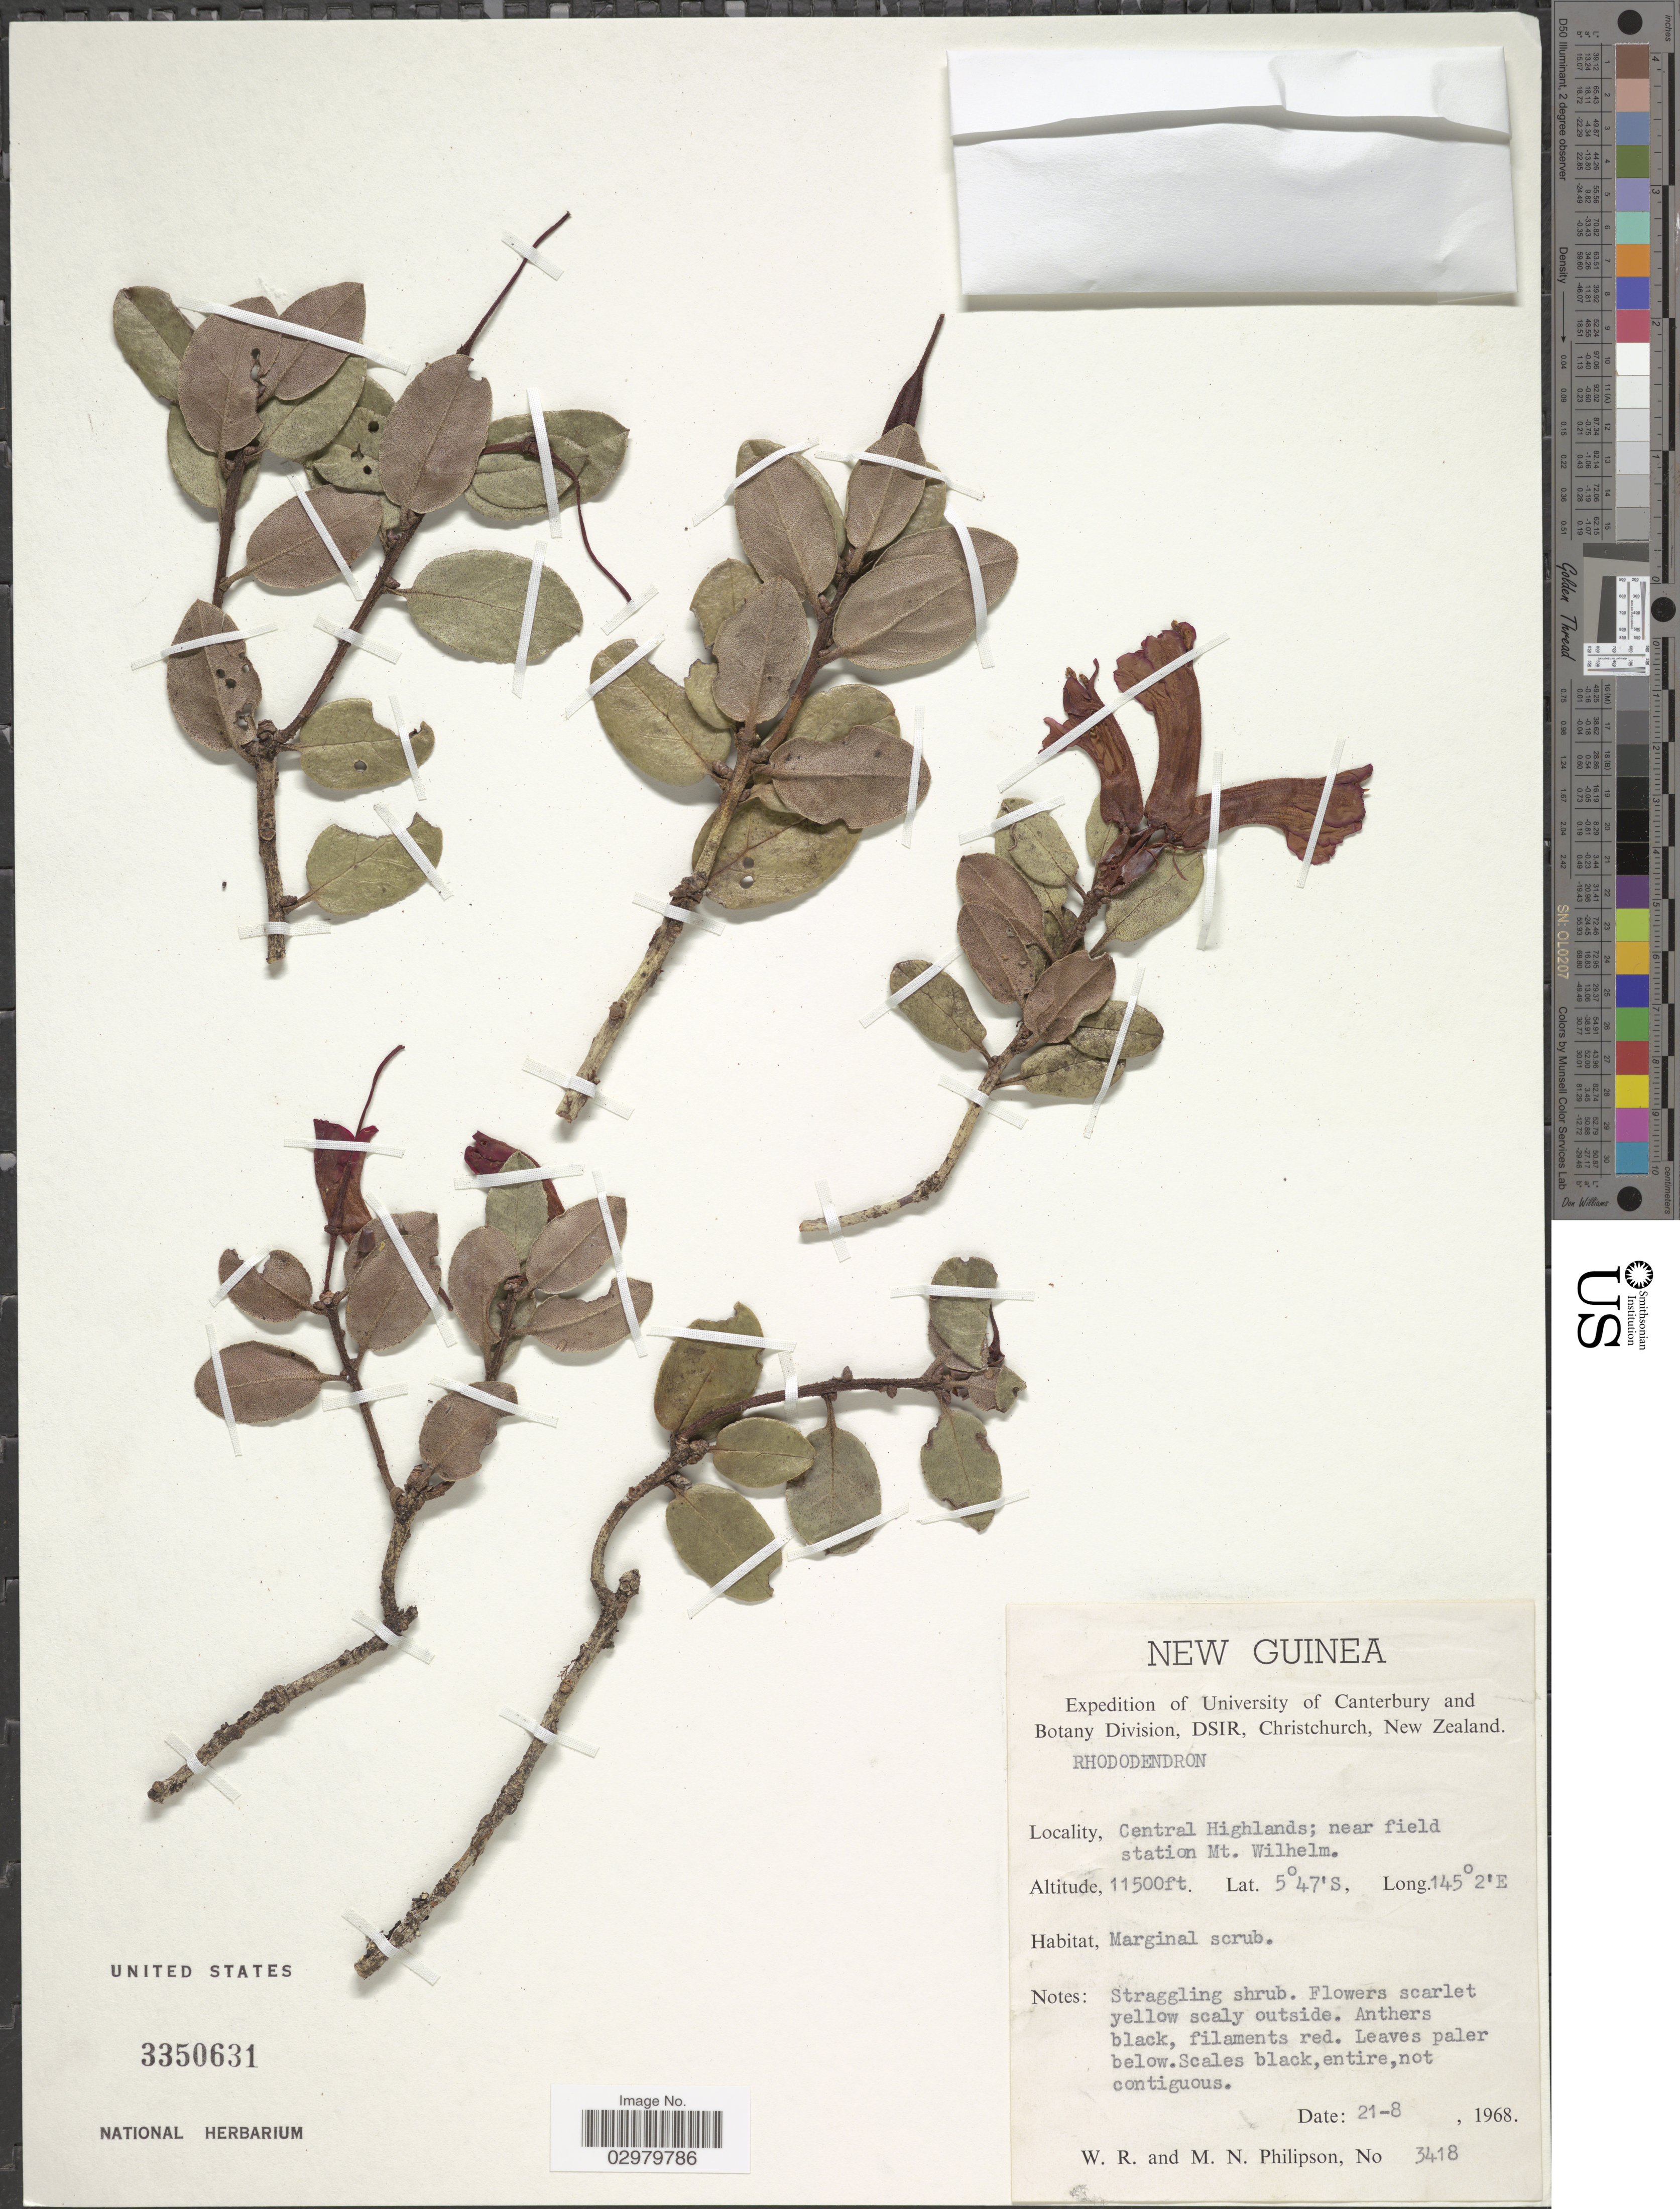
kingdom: Plantae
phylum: Tracheophyta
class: Magnoliopsida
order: Ericales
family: Ericaceae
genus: Rhododendron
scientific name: Rhododendron sp.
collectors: W. R. Philipson & M. Philipson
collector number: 3418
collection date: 1968-08-21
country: Papua New Guinea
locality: New Guinea. Central Highlands; near field station Mt. Wilhelm.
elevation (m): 3505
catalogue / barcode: US 3350631